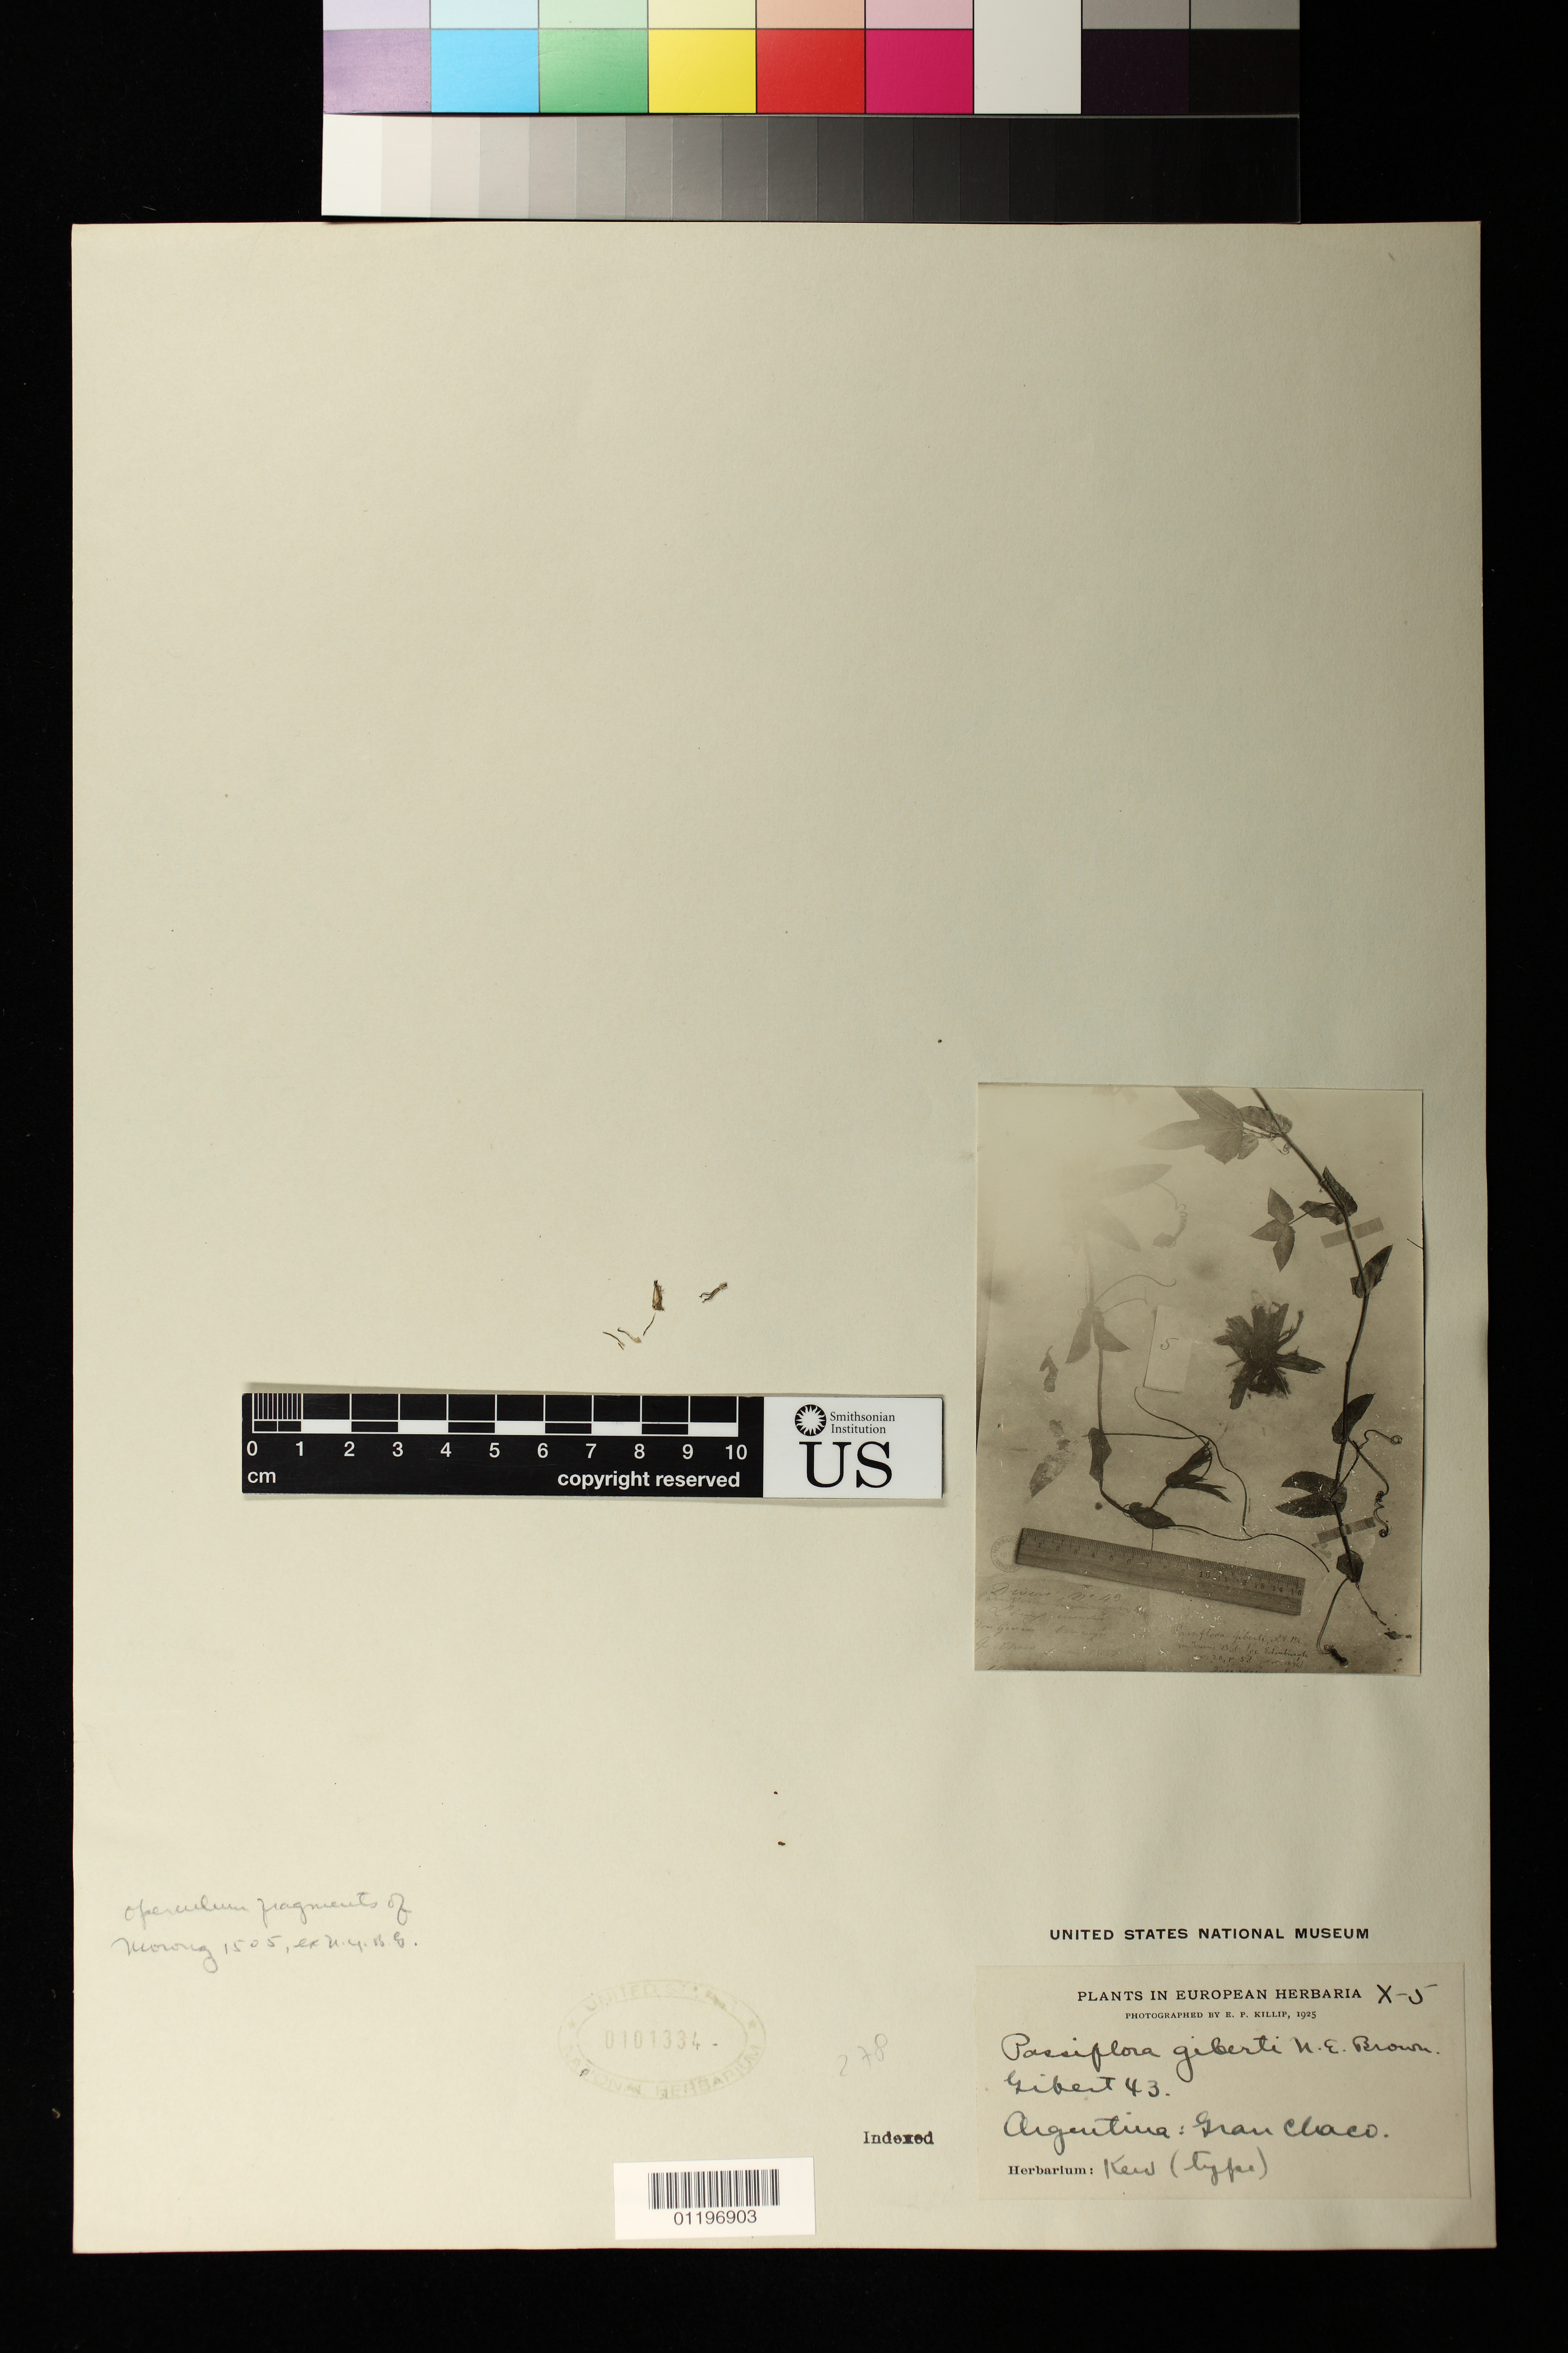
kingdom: Plantae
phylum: Tracheophyta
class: Magnoliopsida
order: Malpighiales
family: Passifloraceae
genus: Passiflora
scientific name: Passiflora gibertii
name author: N.E. Br.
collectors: E. P. Killip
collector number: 43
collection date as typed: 1925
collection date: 1925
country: Argentina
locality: Argentina: Gran Chaco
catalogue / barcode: US 101334